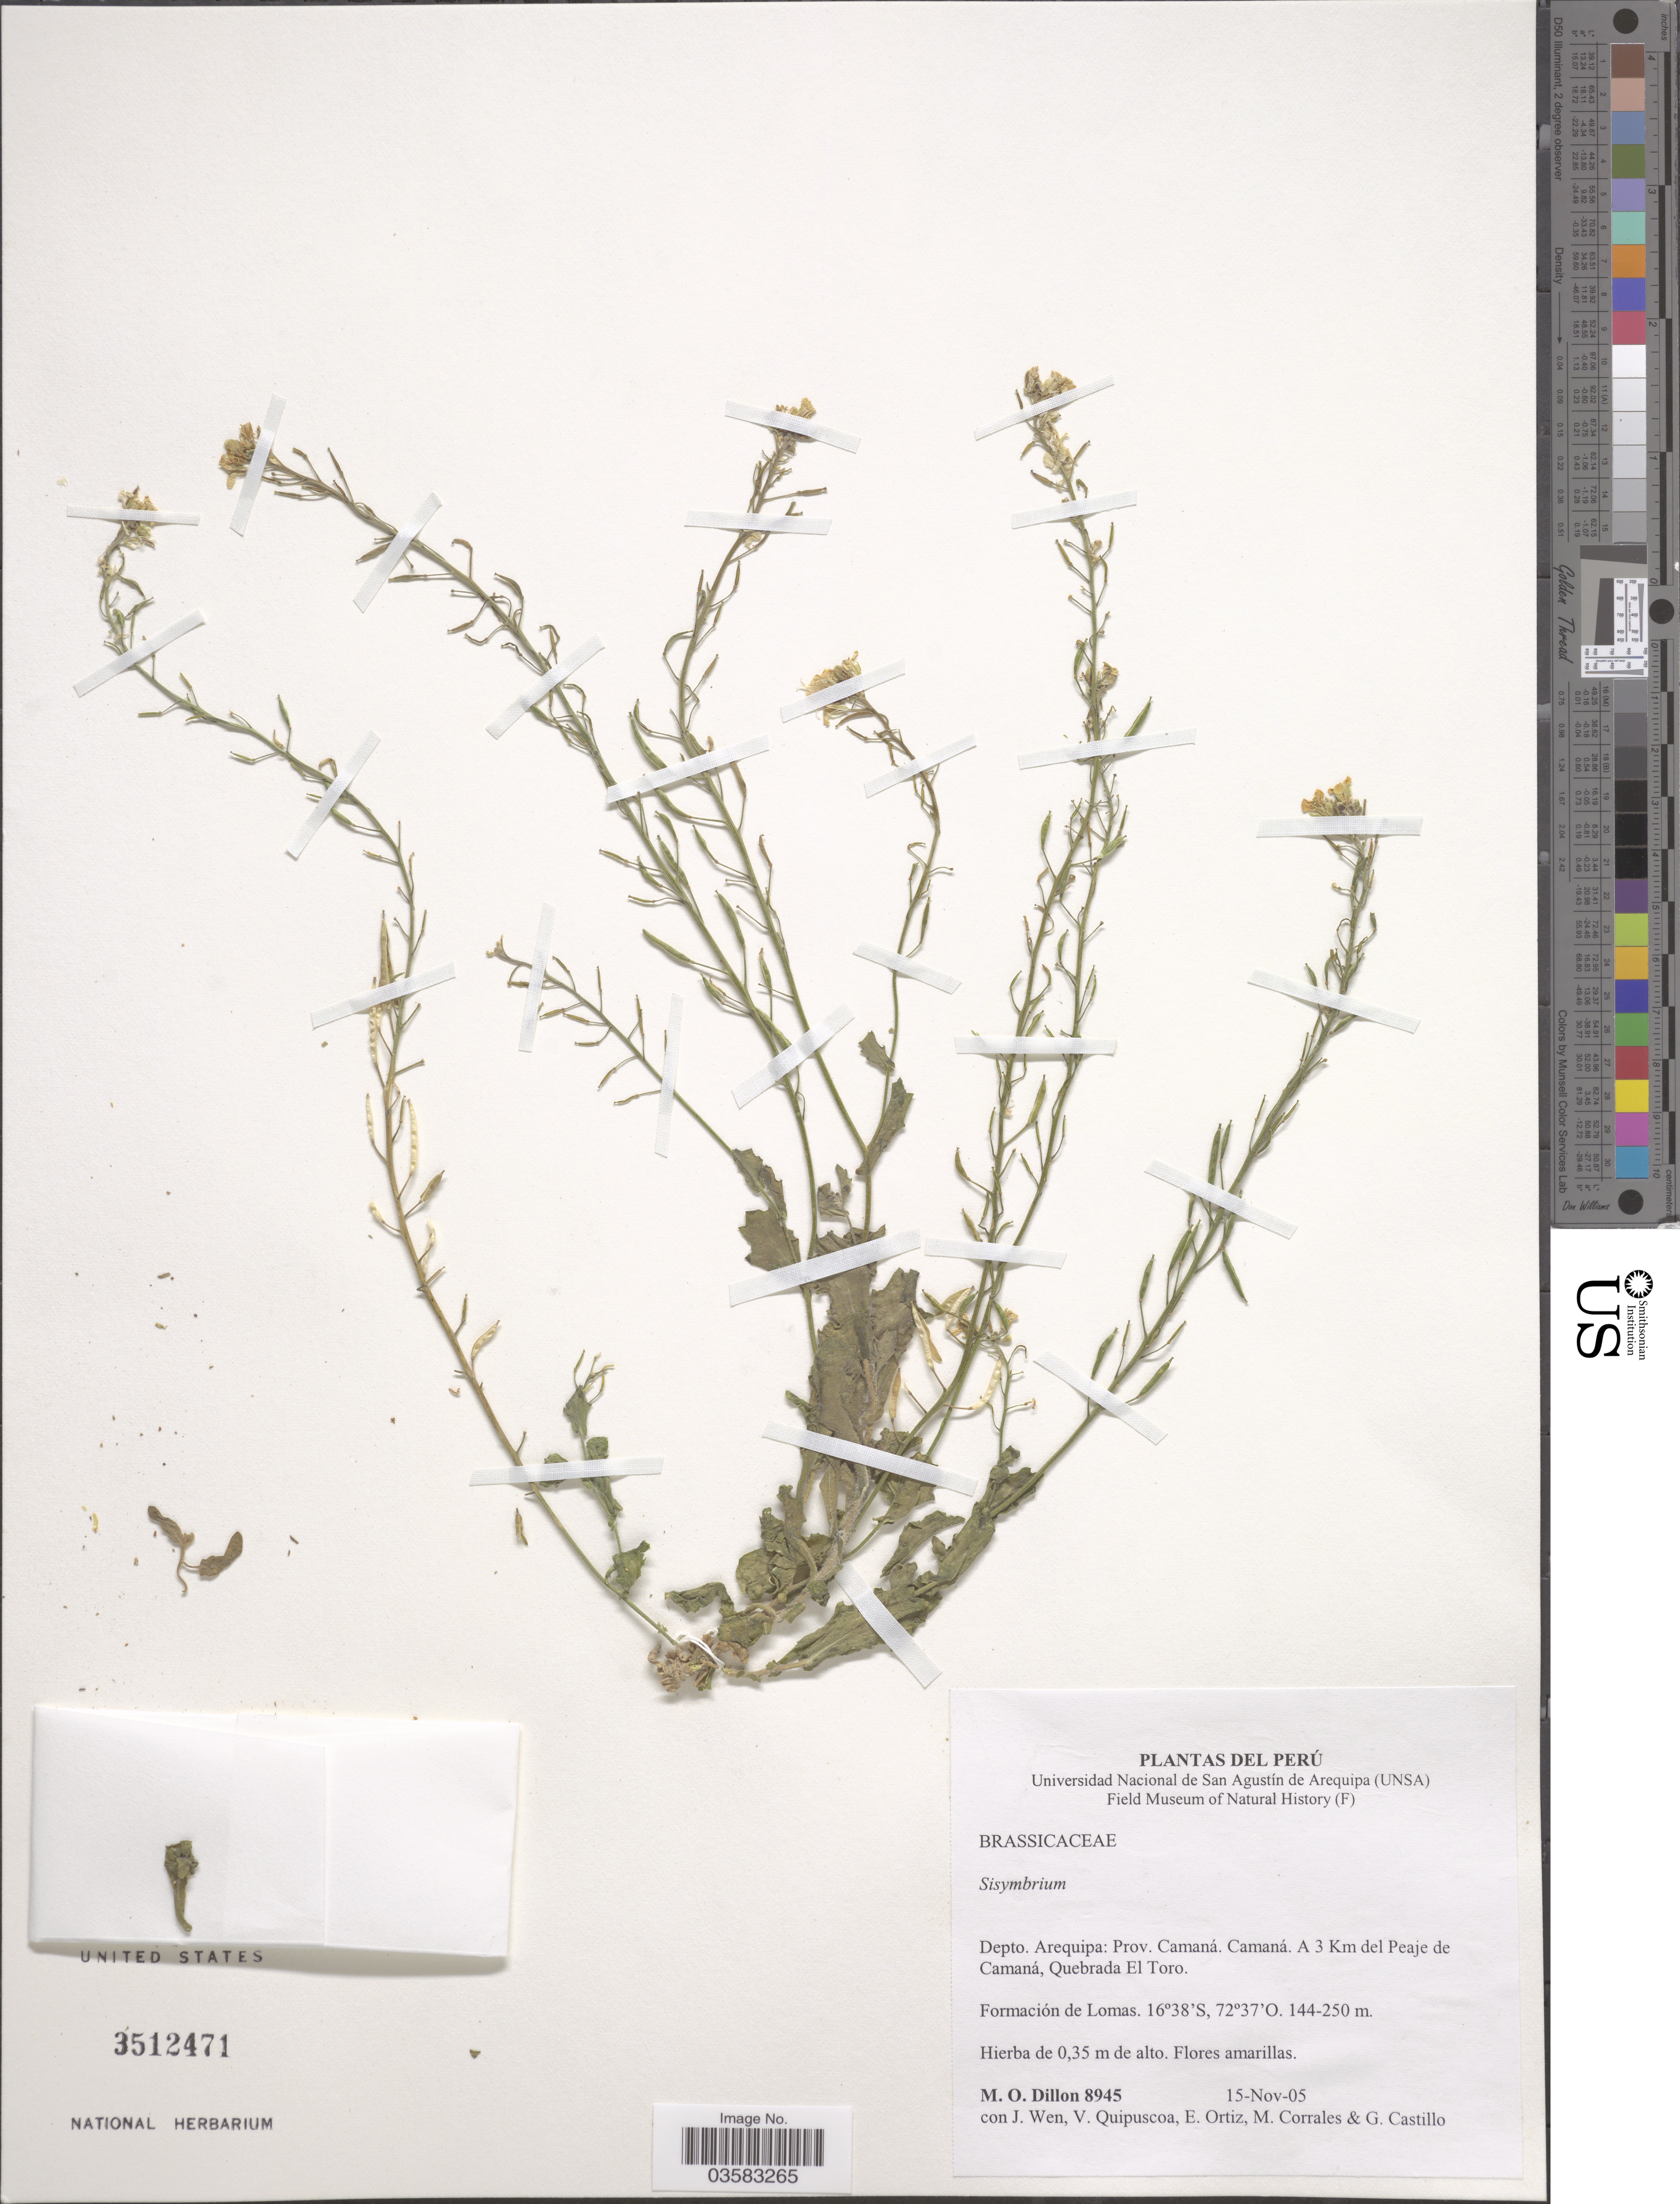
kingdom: Plantae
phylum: Tracheophyta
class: Magnoliopsida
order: Brassicales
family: Brassicaceae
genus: Sisymbrium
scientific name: Sisymbrium sp.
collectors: M. O. Dillon, J. Wen, V. Quipuscoa, E. Ortiz & et al.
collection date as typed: Transcribed d/m/y: 15/11/5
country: Peru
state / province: Arequipa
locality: Depto. Arequipa: Prov. Camaná. Camaná. A 3 Km del Peaje de Camaná, Quebrada El Toro.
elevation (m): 144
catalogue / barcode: US 3512471